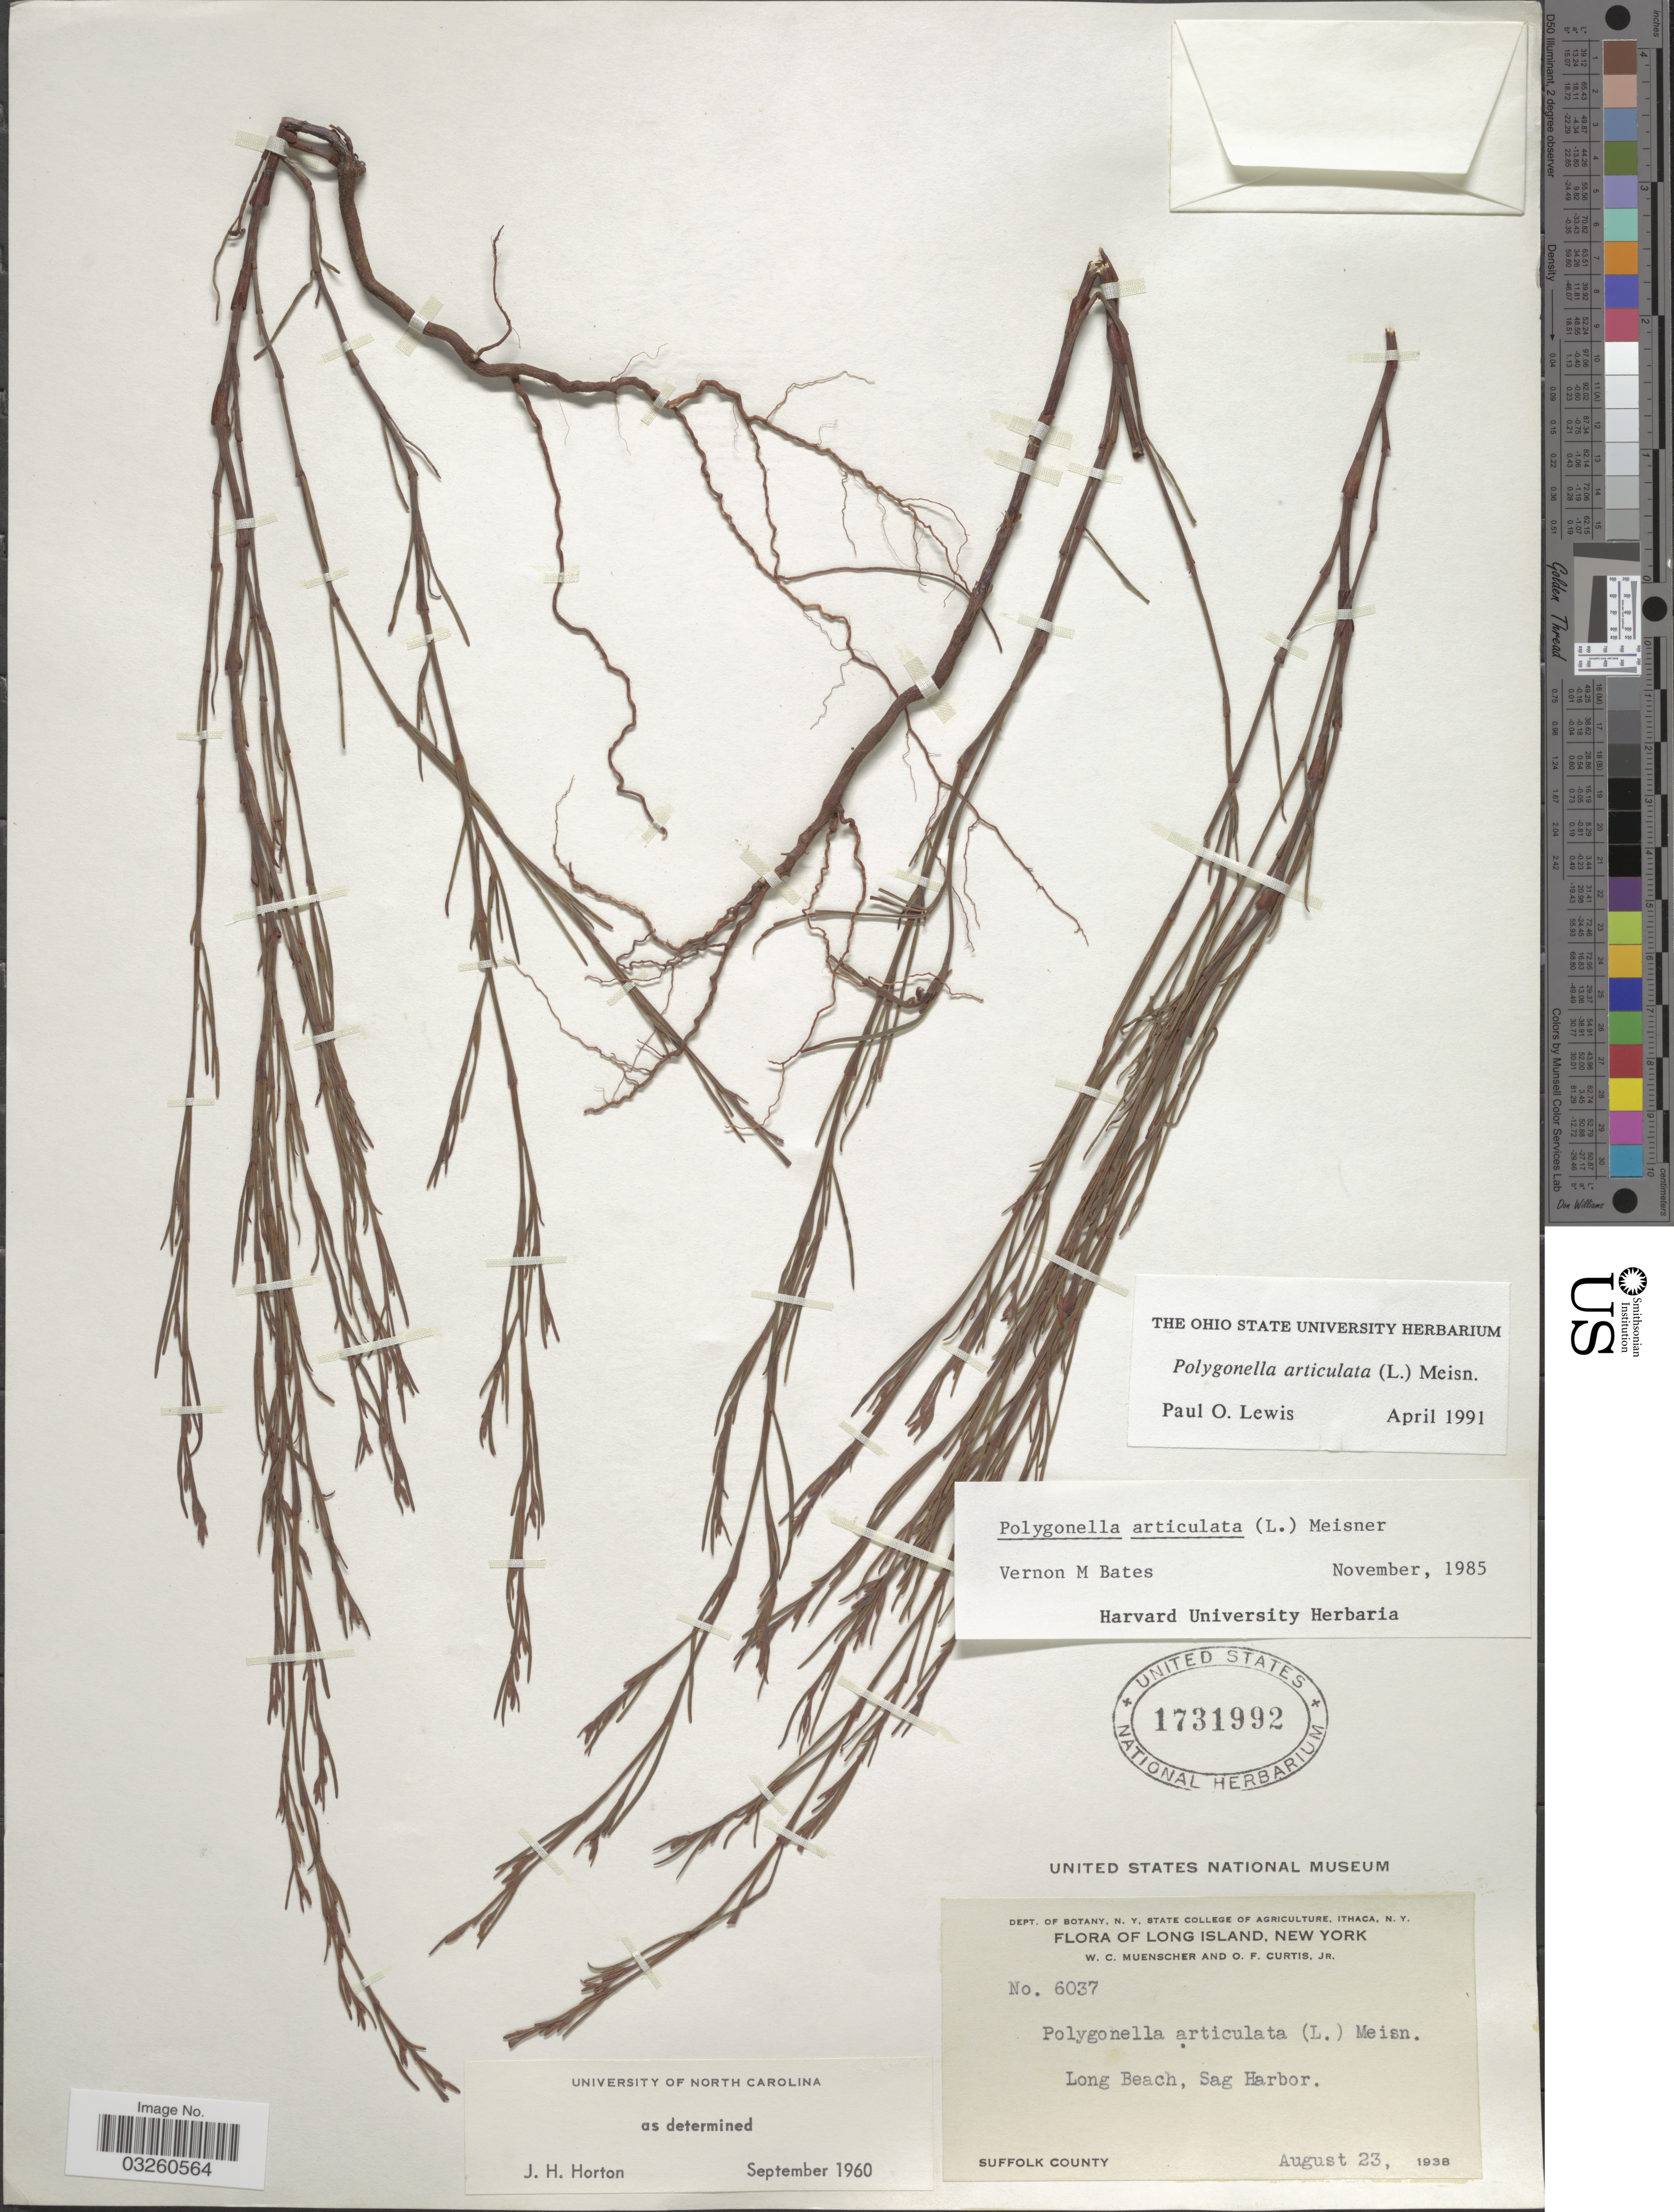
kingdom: Plantae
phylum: Tracheophyta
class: Magnoliopsida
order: Caryophyllales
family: Polygonaceae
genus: Polygonella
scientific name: Polygonella articulata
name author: (L.) Meisn.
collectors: W. Muenscher & O. Curtis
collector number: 6037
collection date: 1938-08-23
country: United States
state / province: New York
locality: Long Island. Long Beach, Sag Harbor.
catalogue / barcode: US 1731992